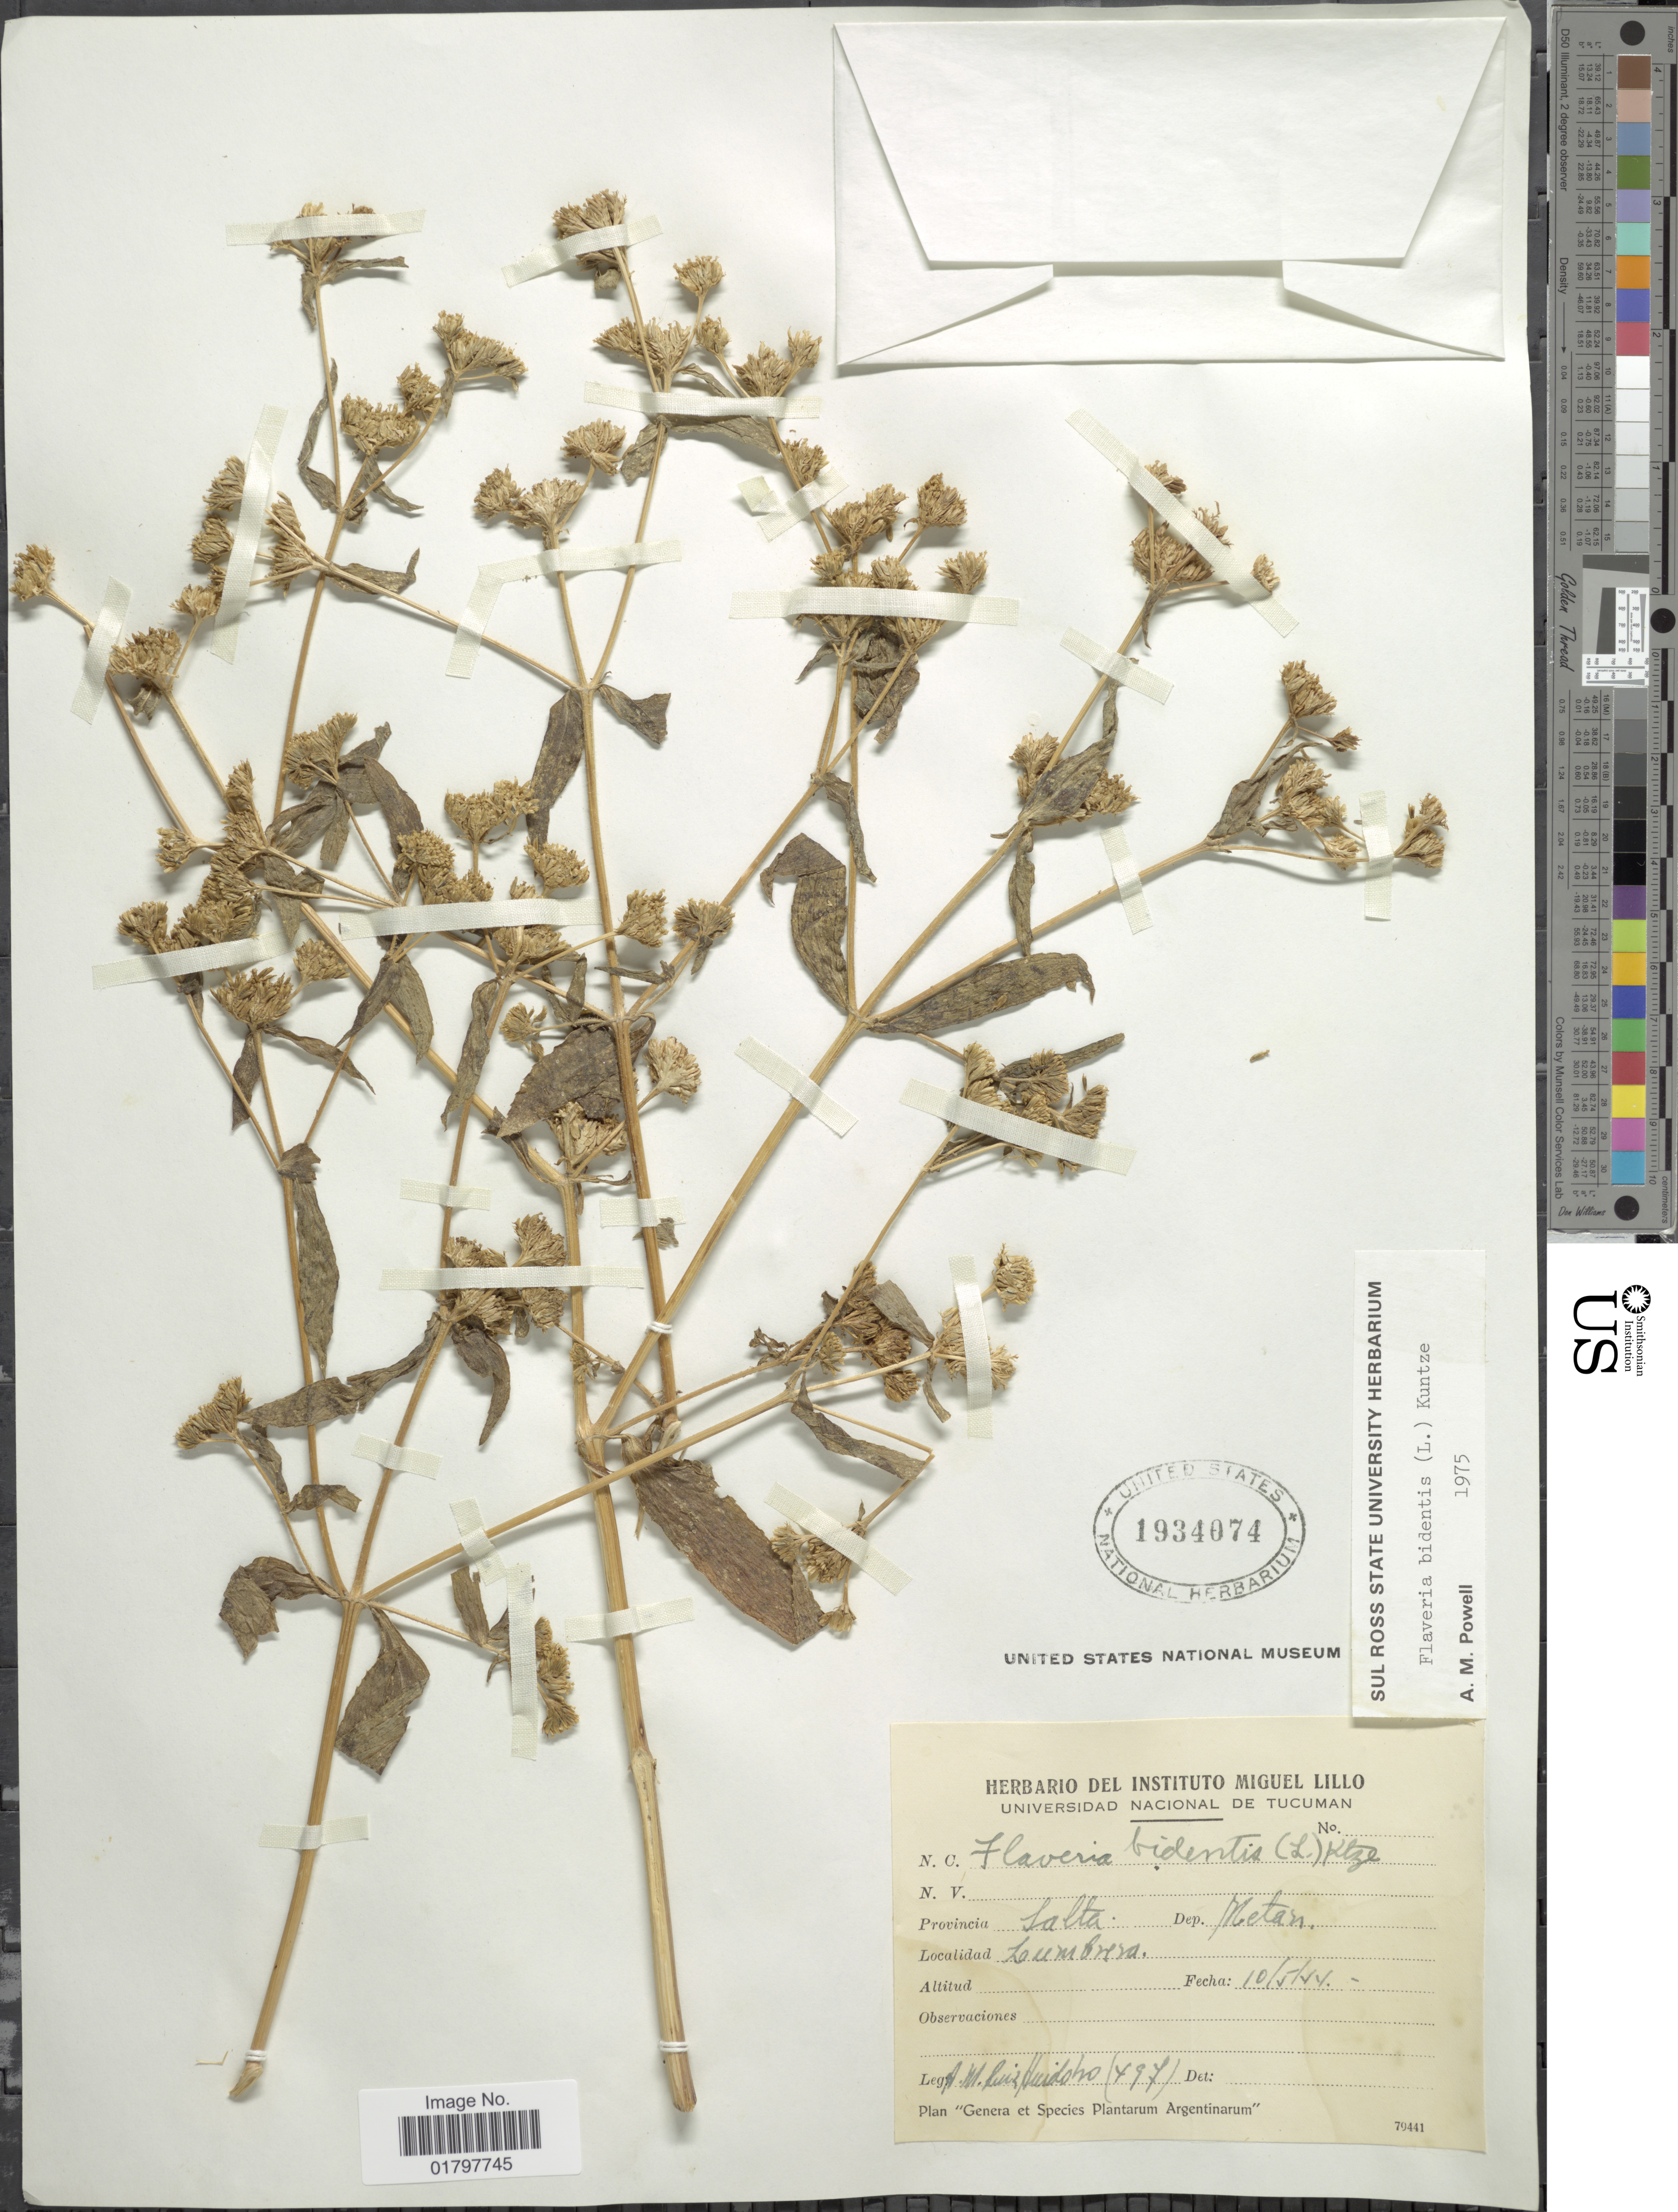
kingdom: Plantae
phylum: Tracheophyta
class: Magnoliopsida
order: Asterales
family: Asteraceae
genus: Flaveria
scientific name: Flaveria bidentis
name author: (L.) Kuntze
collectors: J. M. Ruiz Huidobo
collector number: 497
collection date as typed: Transcribed d/m/y: 10/5/55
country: Argentina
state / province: Salta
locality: Provincia Salta. Dep. Metan. Cumbrera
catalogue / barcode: US 1934074